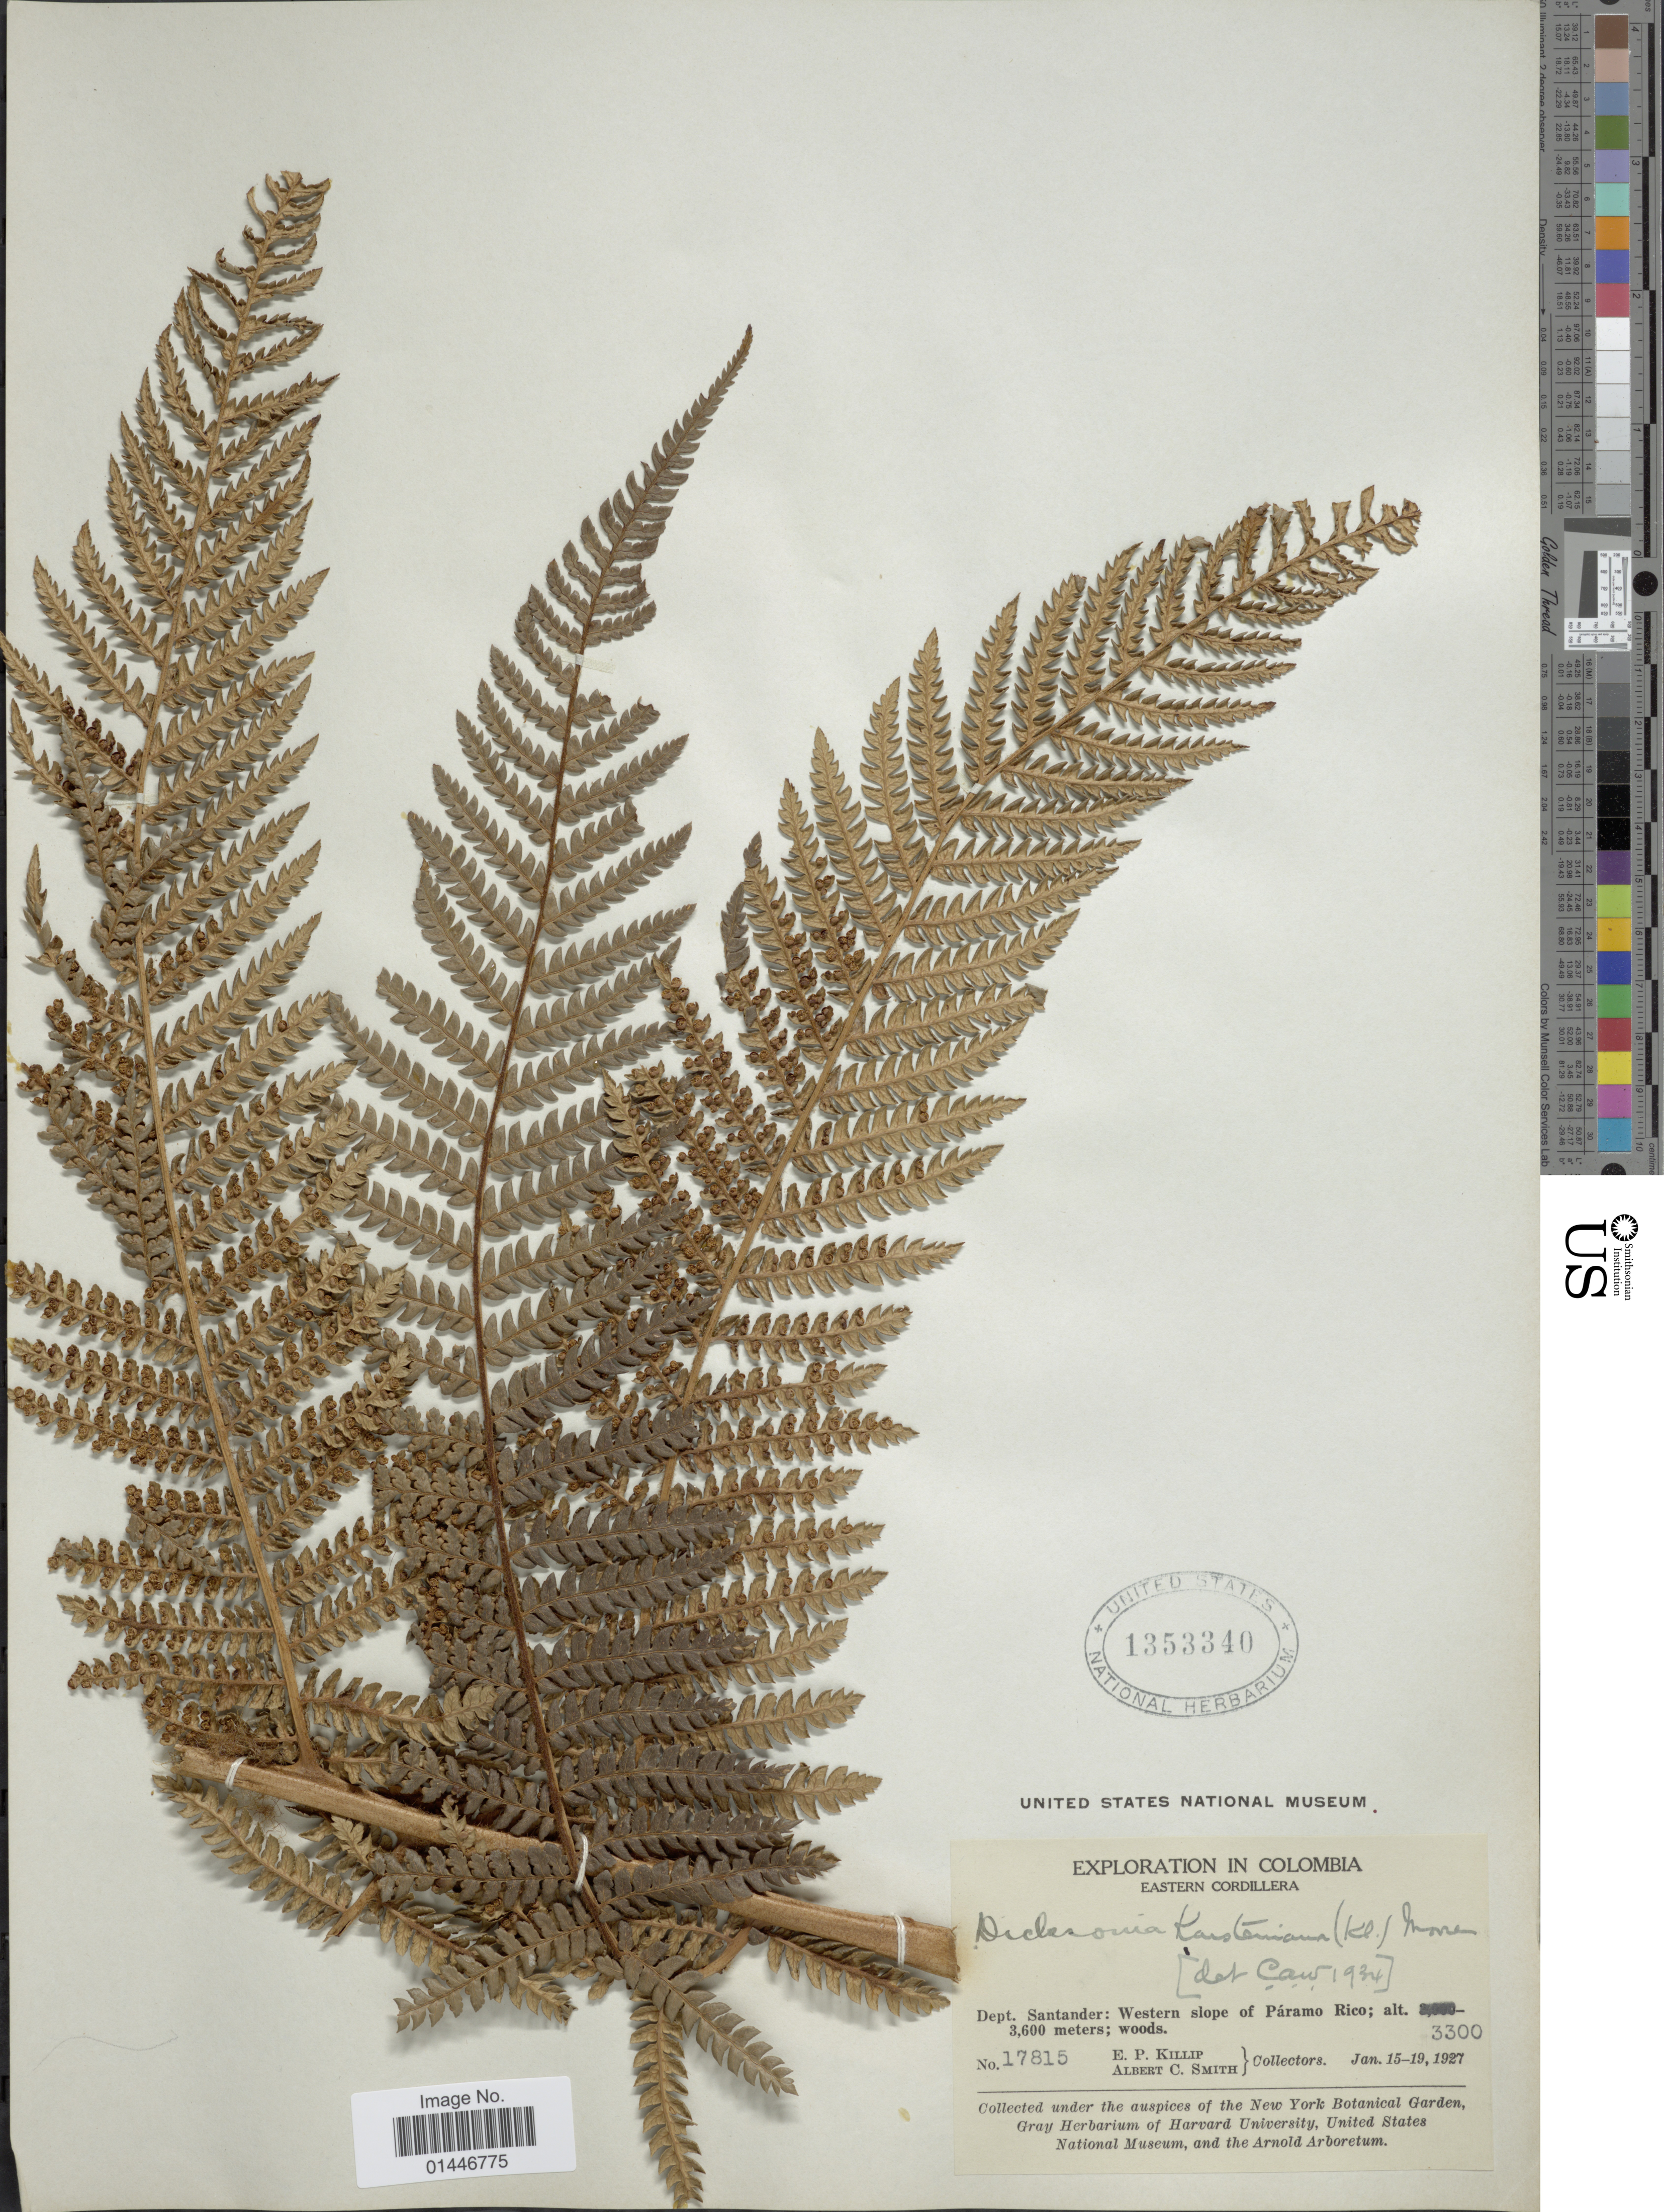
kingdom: Plantae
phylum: Tracheophyta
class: Polypodiopsida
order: Cyatheales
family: Dicksoniaceae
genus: Dicksonia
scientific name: Dicksonia karsteniana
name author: Klotzsch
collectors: E. P. Killip & A. C. Smith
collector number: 17815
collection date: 1927-01-15/1927-01-19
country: Colombia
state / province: Santander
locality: Eastern Cordillera, western slope of Paramo Rico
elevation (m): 3300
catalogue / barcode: US 1353340